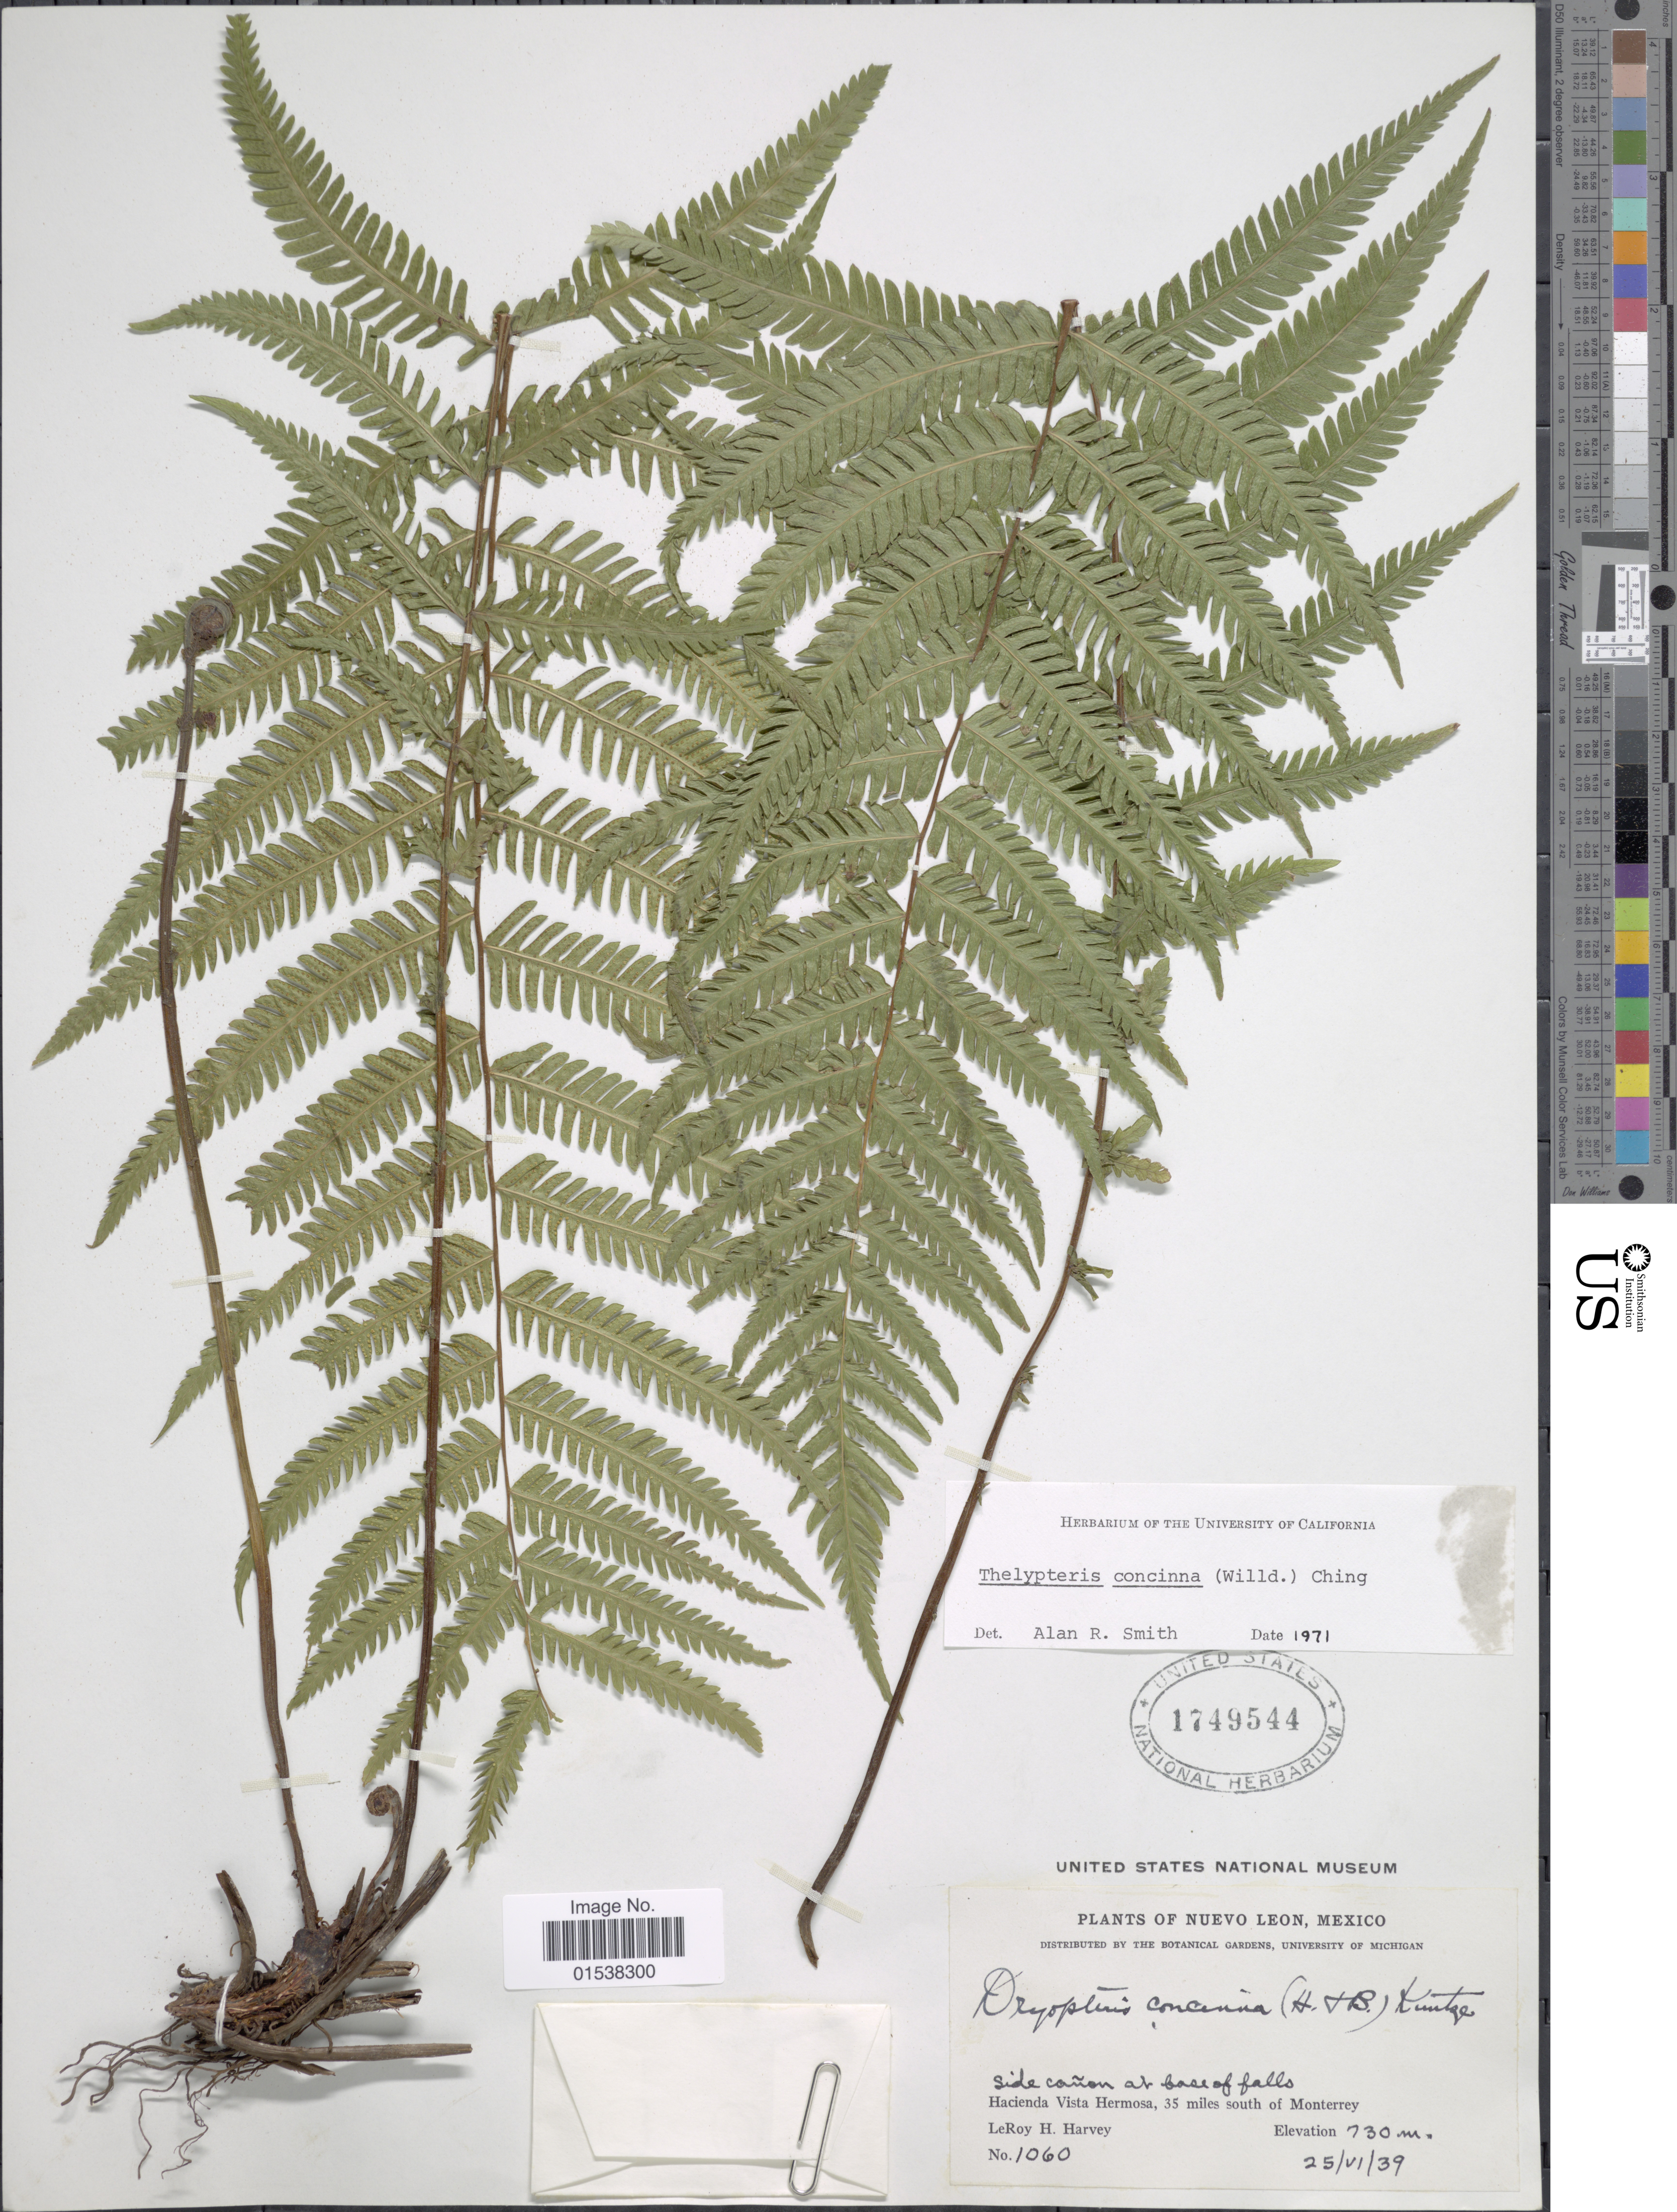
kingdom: Plantae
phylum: Tracheophyta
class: Polypodiopsida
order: Polypodiales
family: Thelypteridaceae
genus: Amauropelta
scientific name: Amauropelta concinna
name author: (Willd.) Pic. Serm.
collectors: L. H. Harvey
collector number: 1060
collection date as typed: Transcribed d/m/y: 25/6/39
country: Mexico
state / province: Nuevo León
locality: Side canon at base of falls, Hacienda Vista Hermosa, 35 miles south of Monterrey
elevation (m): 730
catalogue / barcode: US 1749544